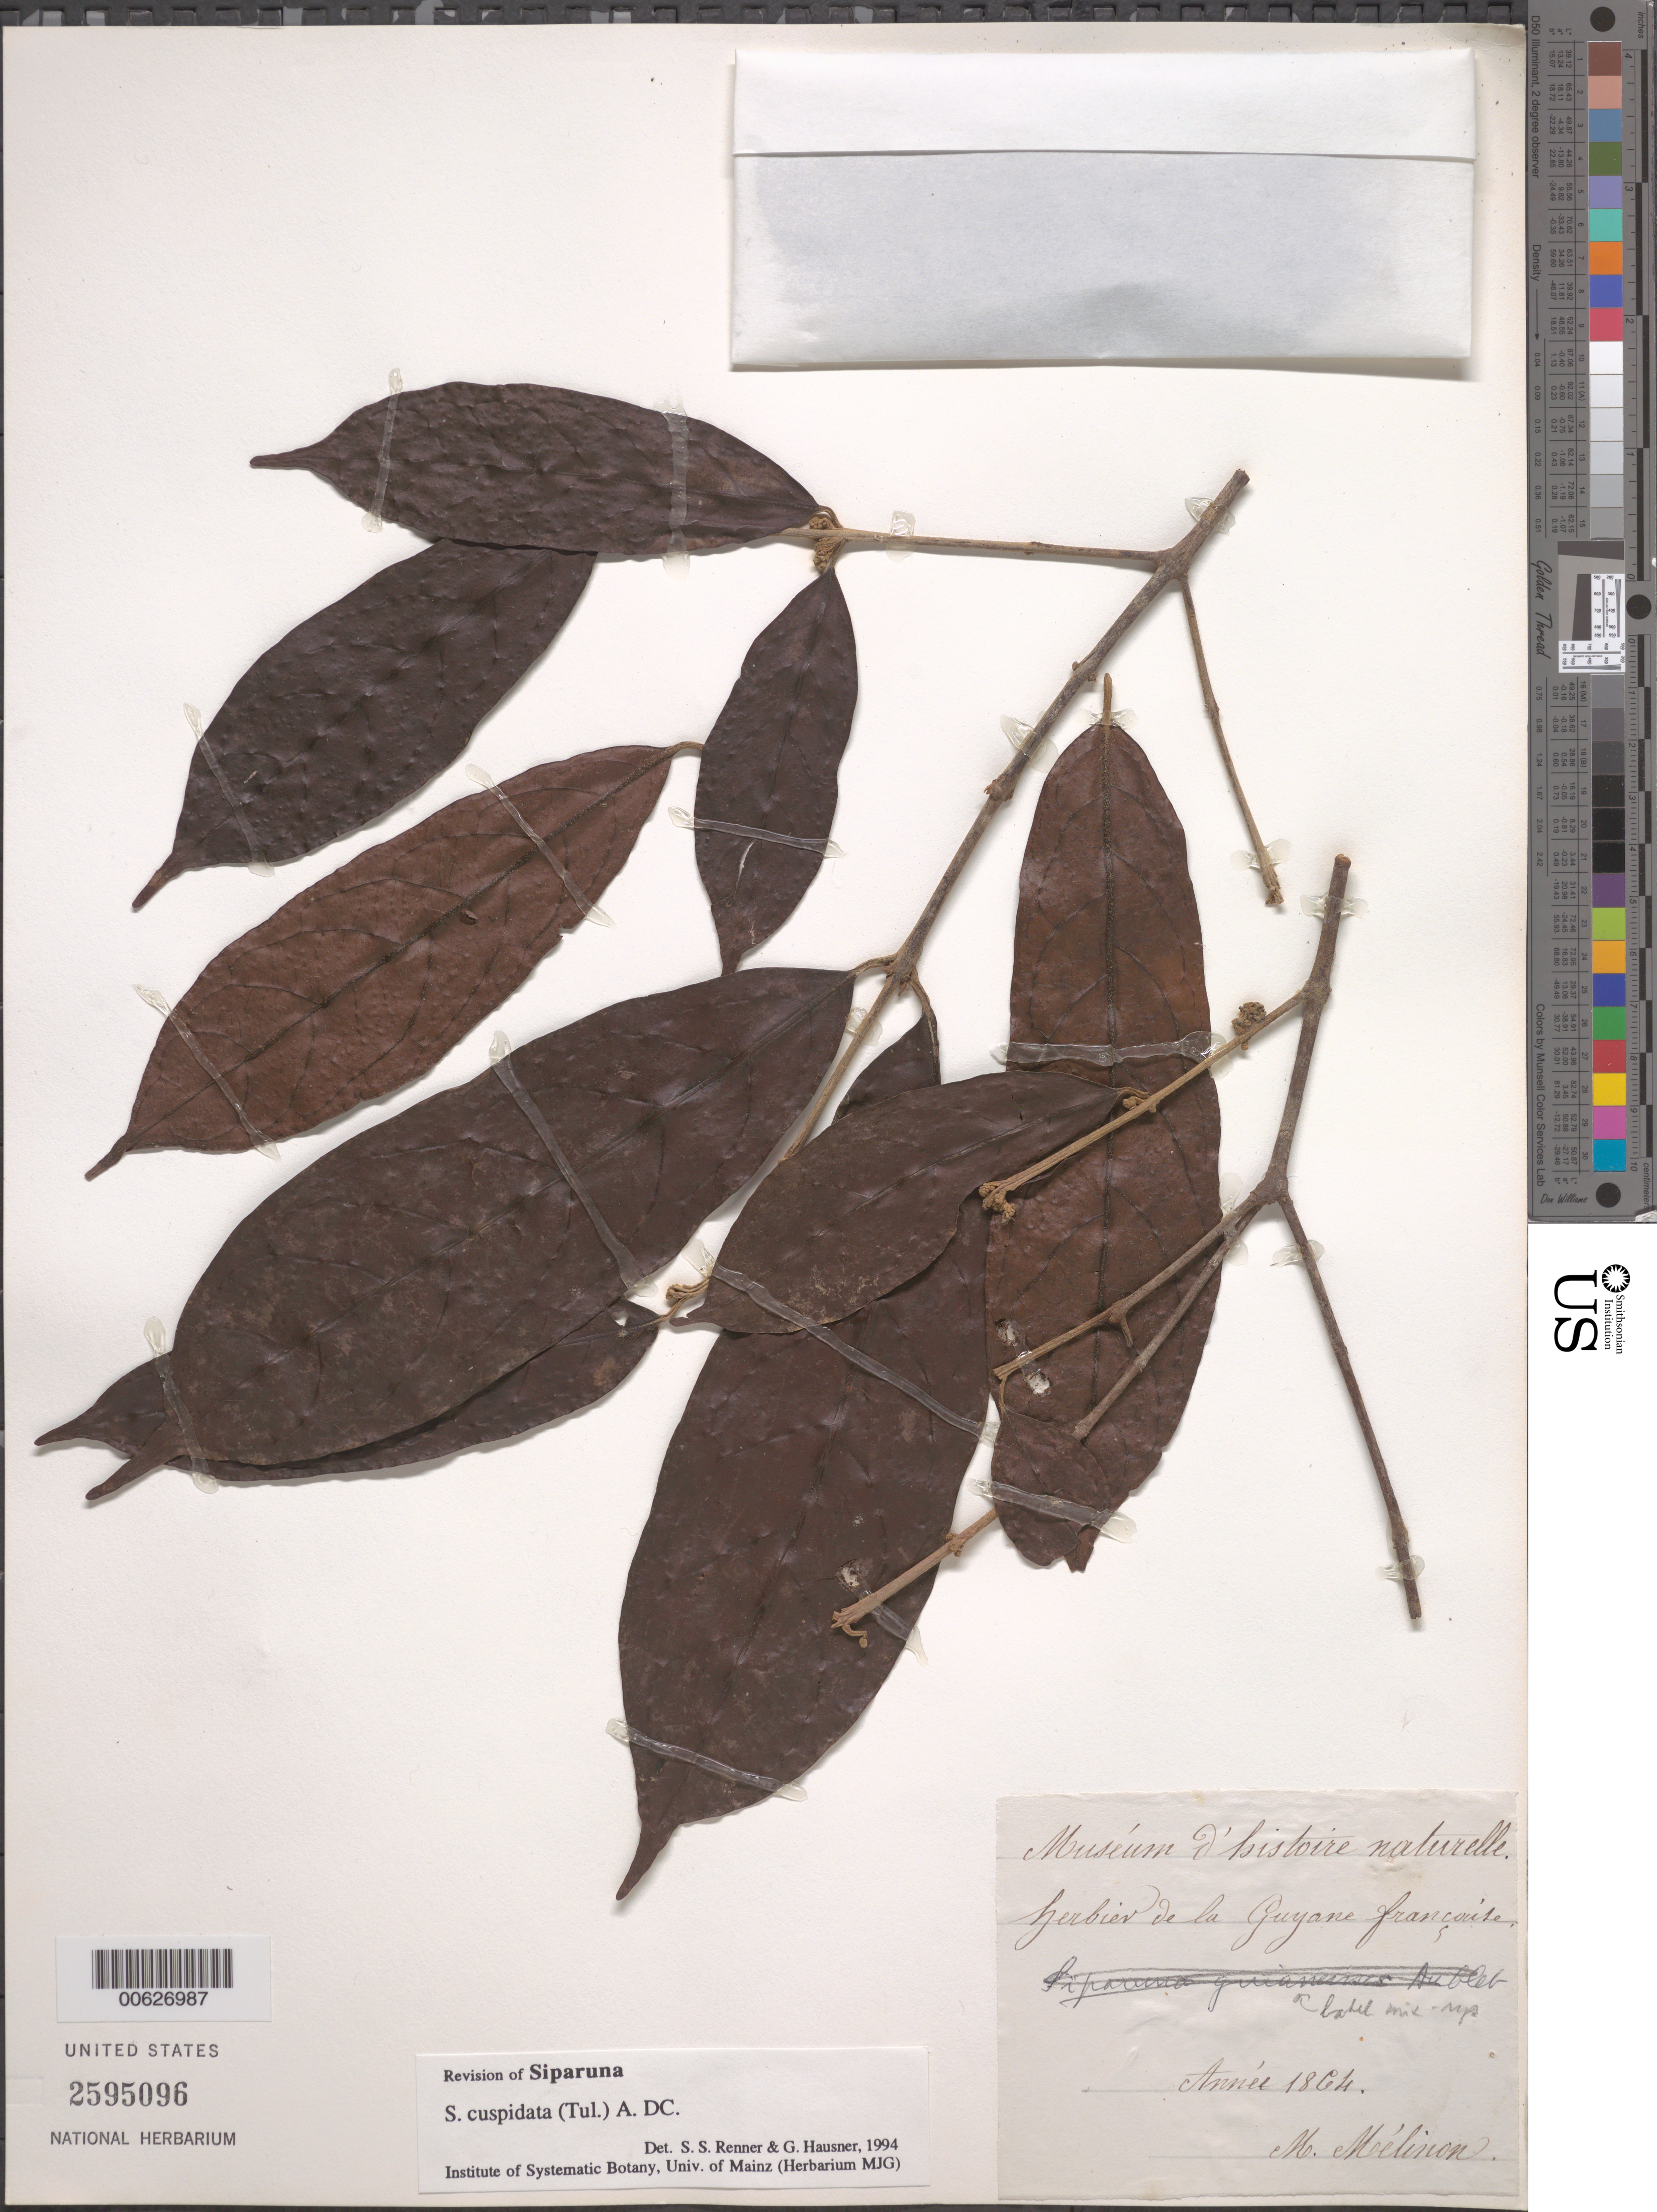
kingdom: Plantae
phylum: Tracheophyta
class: Magnoliopsida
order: Laurales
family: Siparunaceae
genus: Siparuna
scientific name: Siparuna cuspidata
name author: (Tul.) A. DC.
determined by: Renner, S. S.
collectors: E. Mélinon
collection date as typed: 1864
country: French Guiana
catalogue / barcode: US 2595096